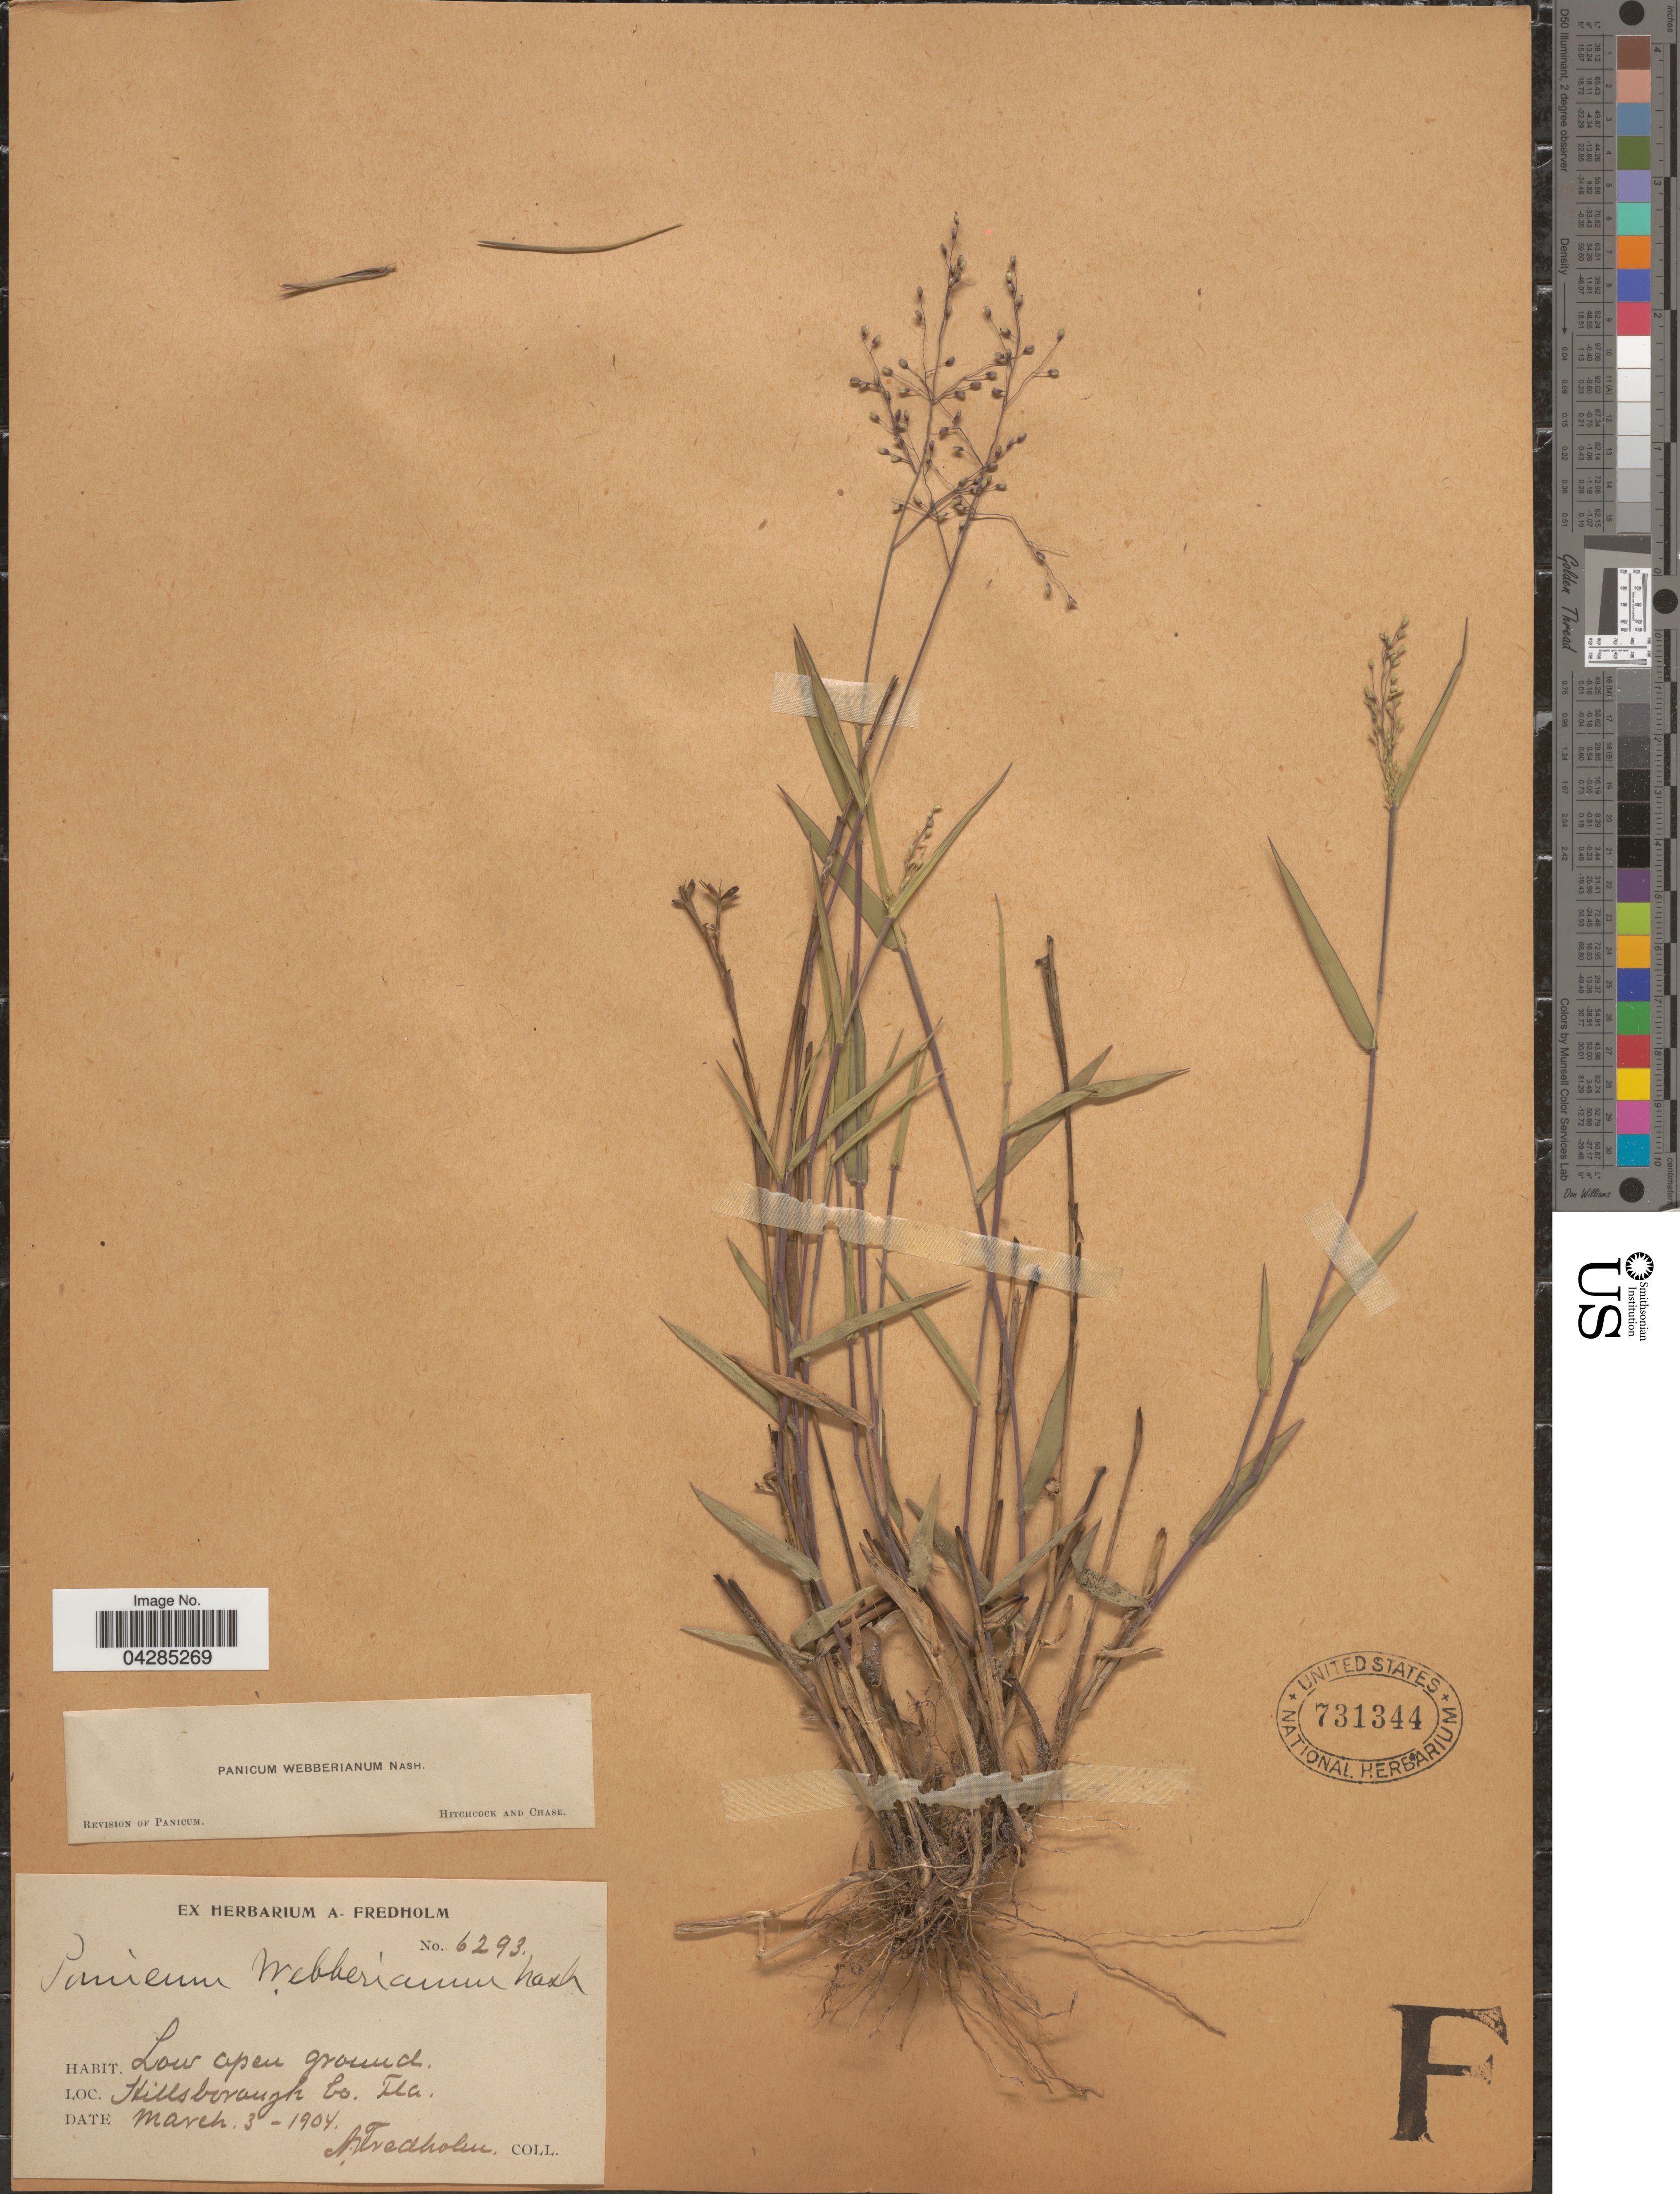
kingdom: Plantae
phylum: Tracheophyta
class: Liliopsida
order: Poales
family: Poaceae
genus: Dichanthelium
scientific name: Dichanthelium portoricense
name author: (Desv. ex Ham.) B.F. Hansen & Wunderlin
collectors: A. Fredholm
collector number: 6293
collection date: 1904-03-03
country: United States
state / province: Florida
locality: Low open ground. Hillsborough Co.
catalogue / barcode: US 731344